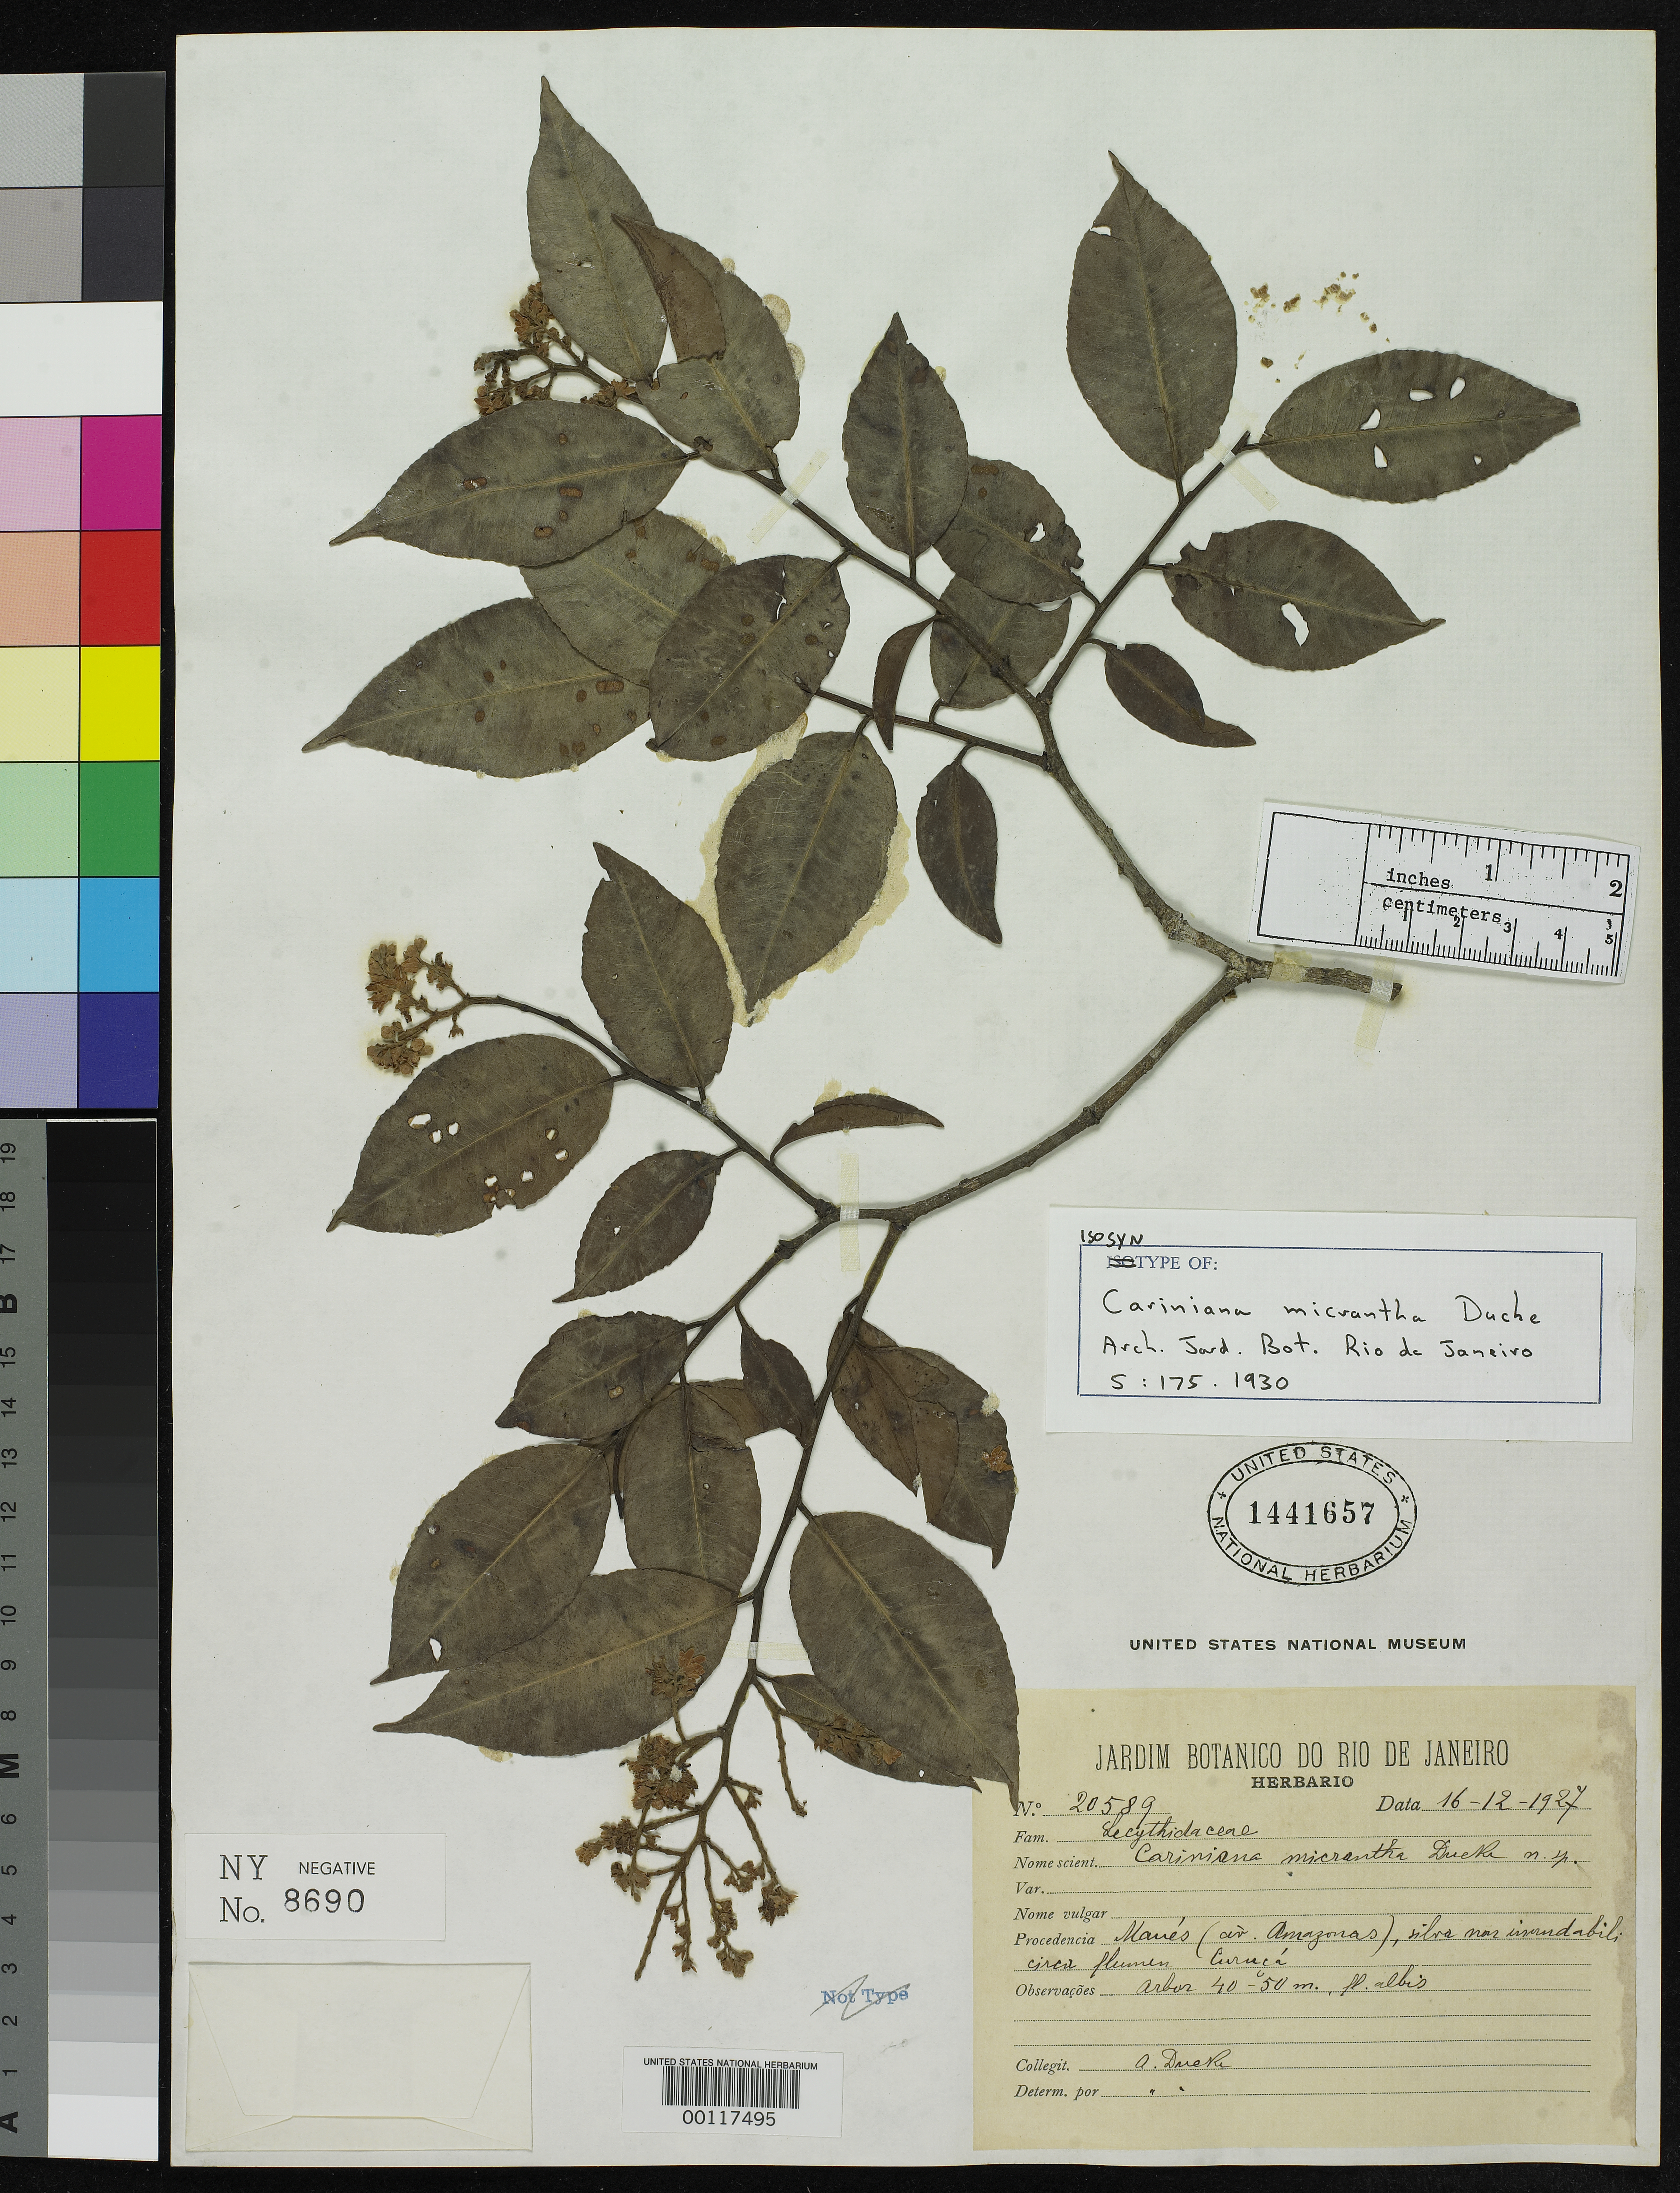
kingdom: Plantae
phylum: Tracheophyta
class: Magnoliopsida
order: Ericales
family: Lecythidaceae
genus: Cariniana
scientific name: Cariniana micrantha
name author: Ducke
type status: Isosyntype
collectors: A. Ducke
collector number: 20589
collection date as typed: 16 Dec 1927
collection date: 1927-12-16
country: Brazil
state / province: Amazonas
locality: Manaos, Curuca River.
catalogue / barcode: US 1441657